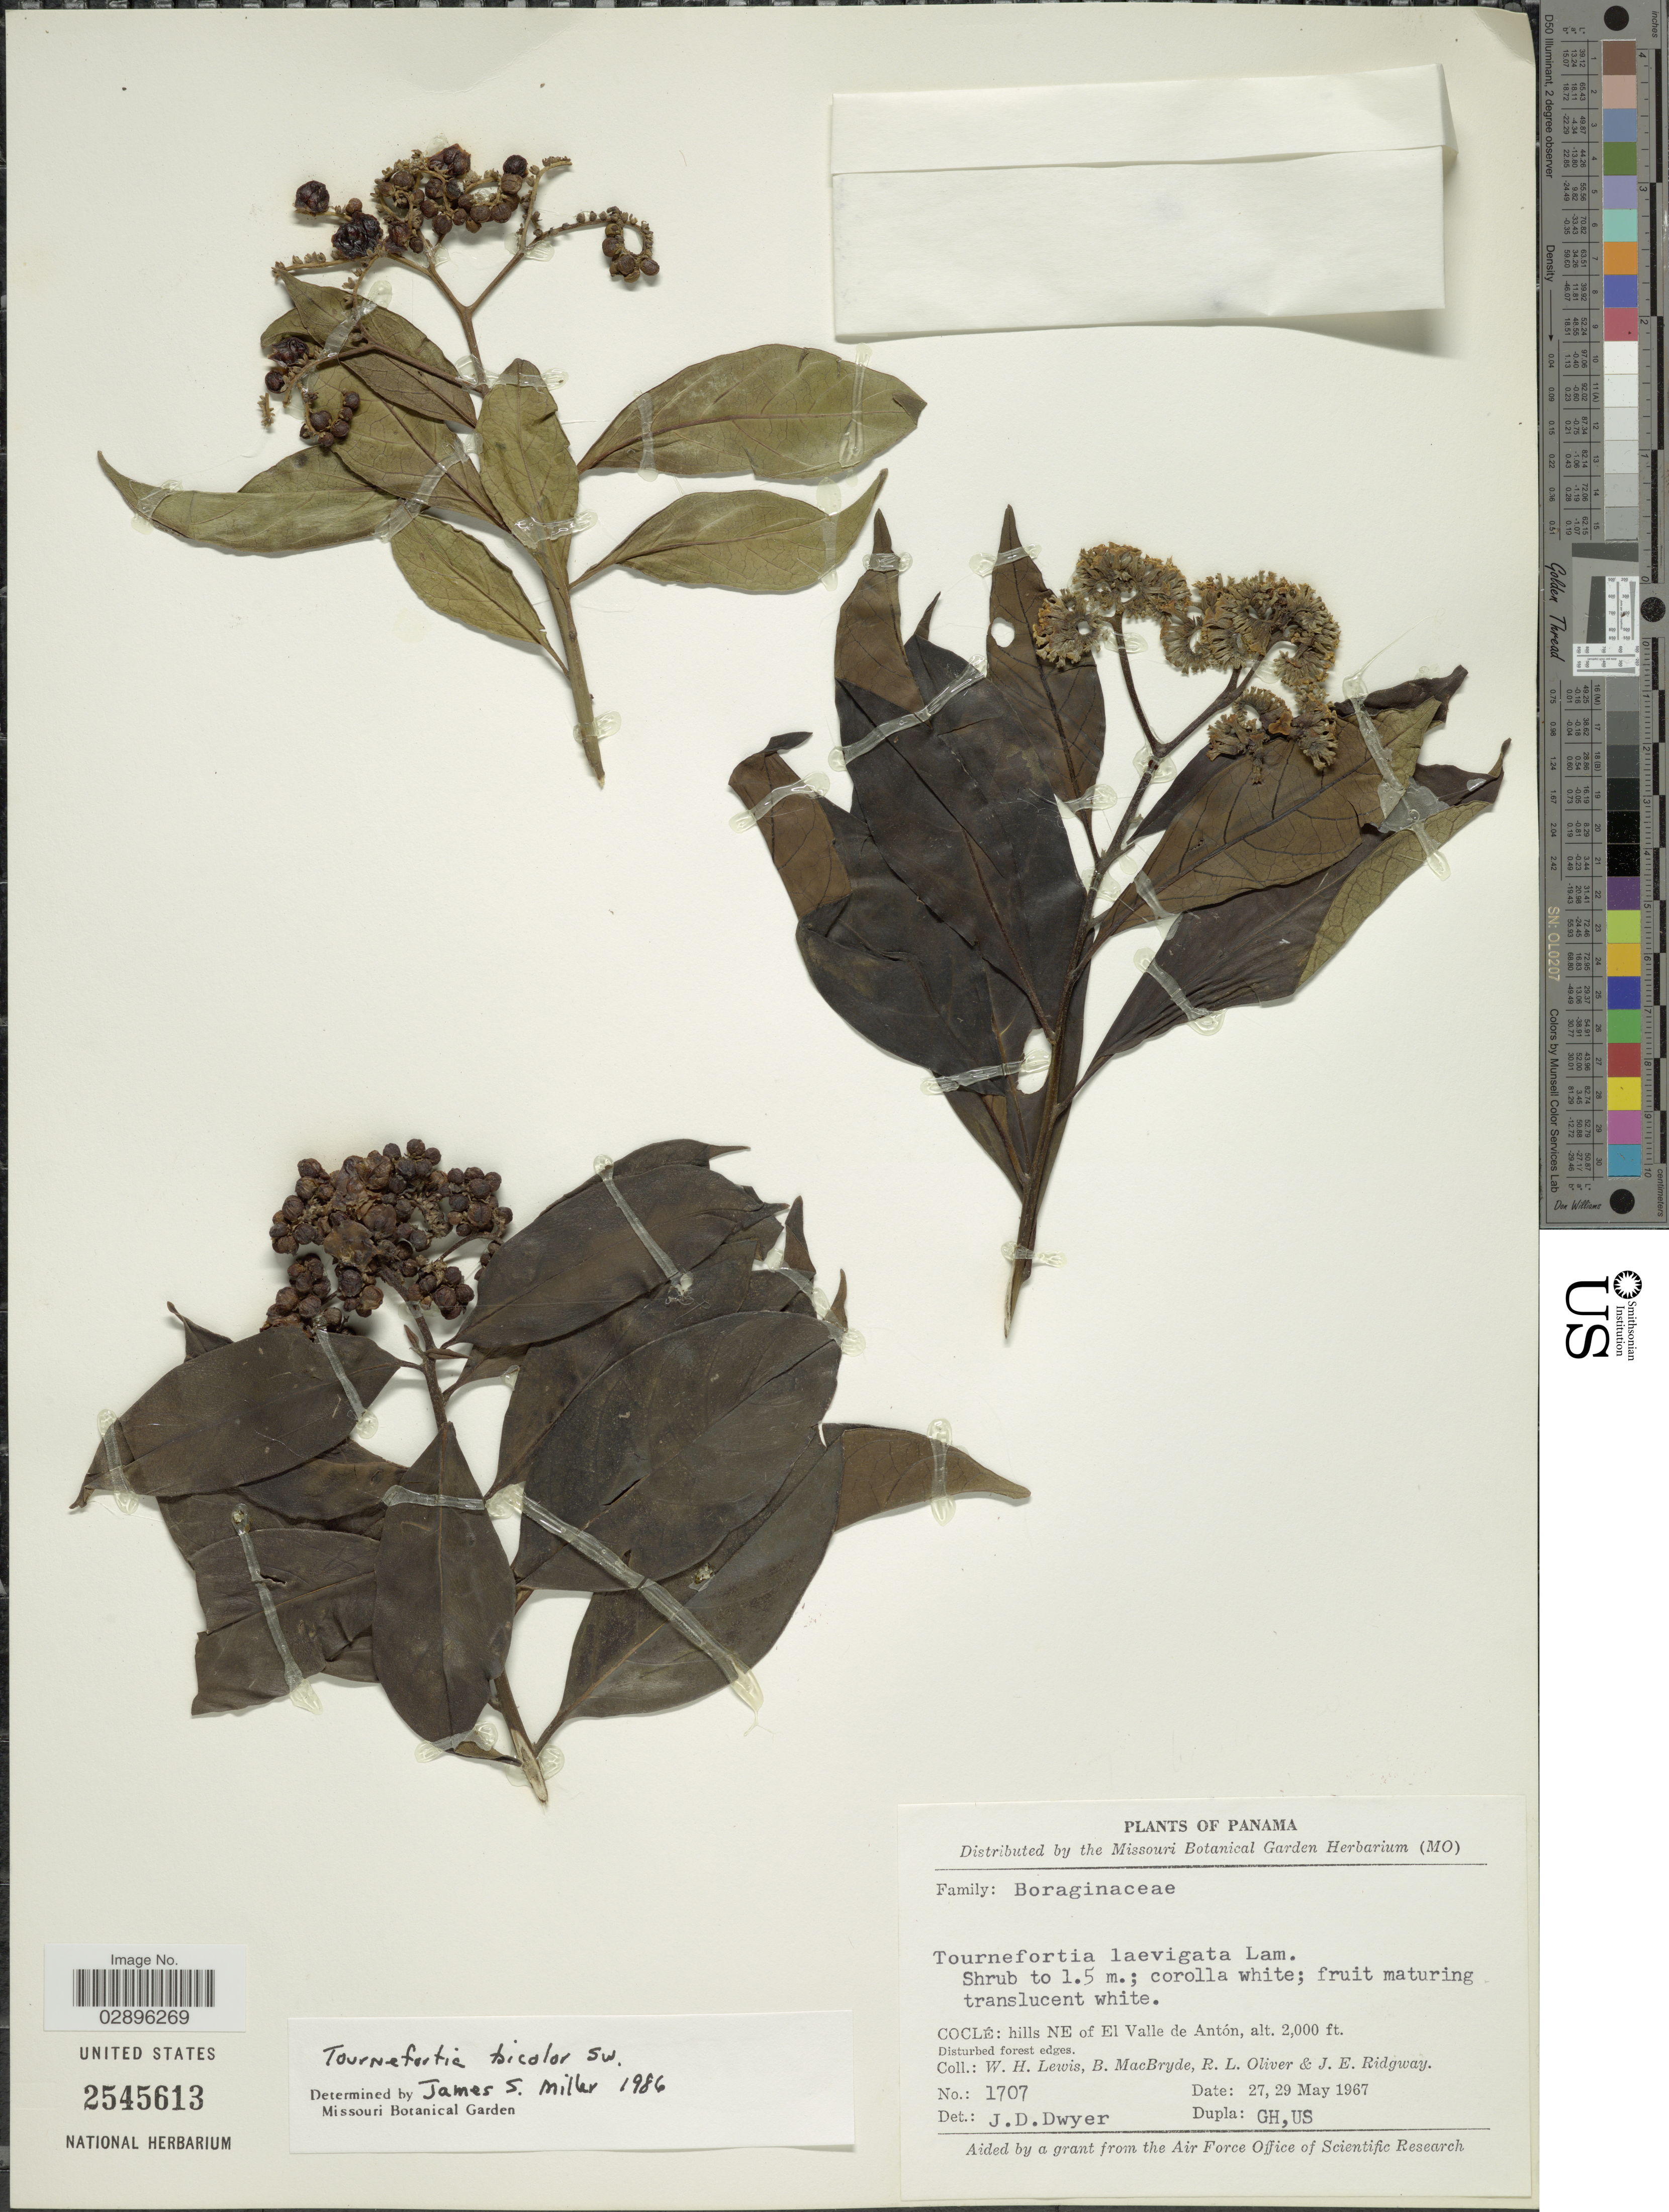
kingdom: Plantae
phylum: Tracheophyta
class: Magnoliopsida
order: Boraginales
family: Heliotropiaceae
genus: Tournefortia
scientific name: Tournefortia bicolor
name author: Sw.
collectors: W. H. Lewis, B. MacBryde, R. Oliver & J. Ridgway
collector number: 1707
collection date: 1967-05-27/1967-05-29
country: Panama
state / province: Coclé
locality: Hills NE of El Valle de Antón.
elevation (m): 610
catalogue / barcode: US 2545613